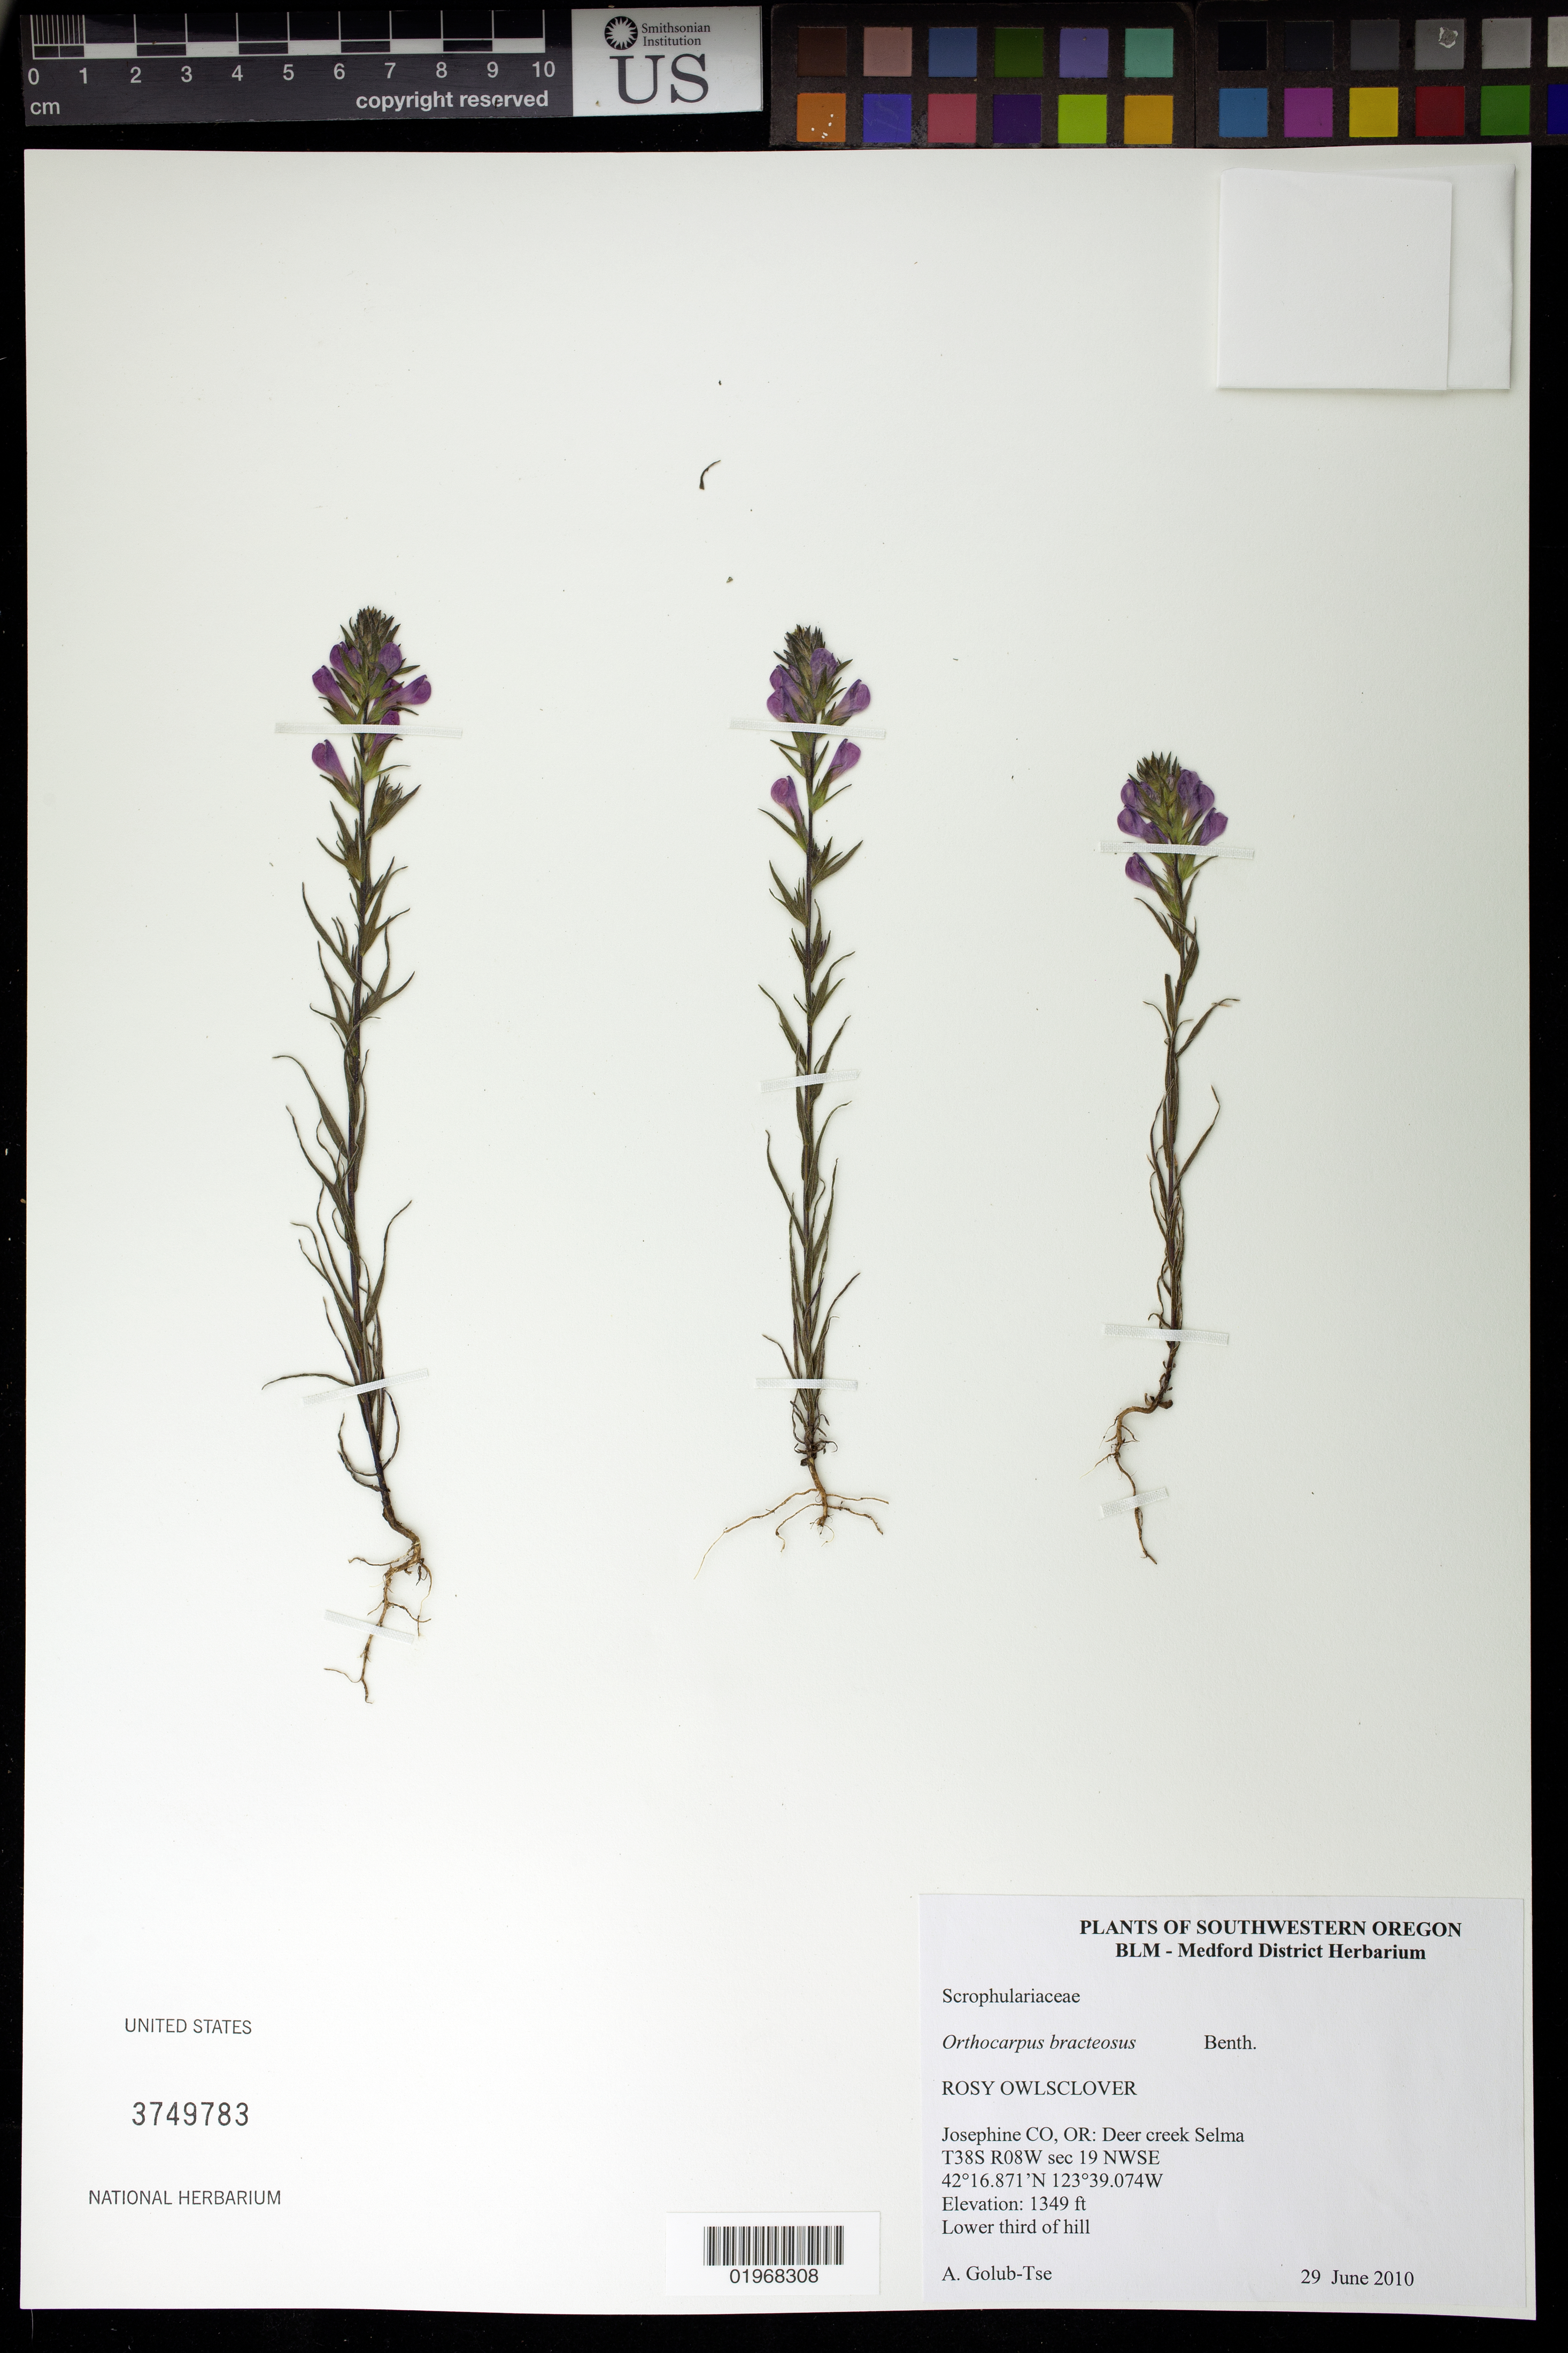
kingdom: Plantae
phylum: Tracheophyta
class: Magnoliopsida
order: Lamiales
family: Orobanchaceae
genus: Orthocarpus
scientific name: Orthocarpus bracteosus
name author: Benth.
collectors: A. Golub-Tse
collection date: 2010-06-29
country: United States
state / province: Oregon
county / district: Josephine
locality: Deer creek Selma.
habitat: Lower third of hill.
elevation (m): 411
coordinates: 42 16.871 N, 123 39.074 W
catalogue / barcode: US 3749783